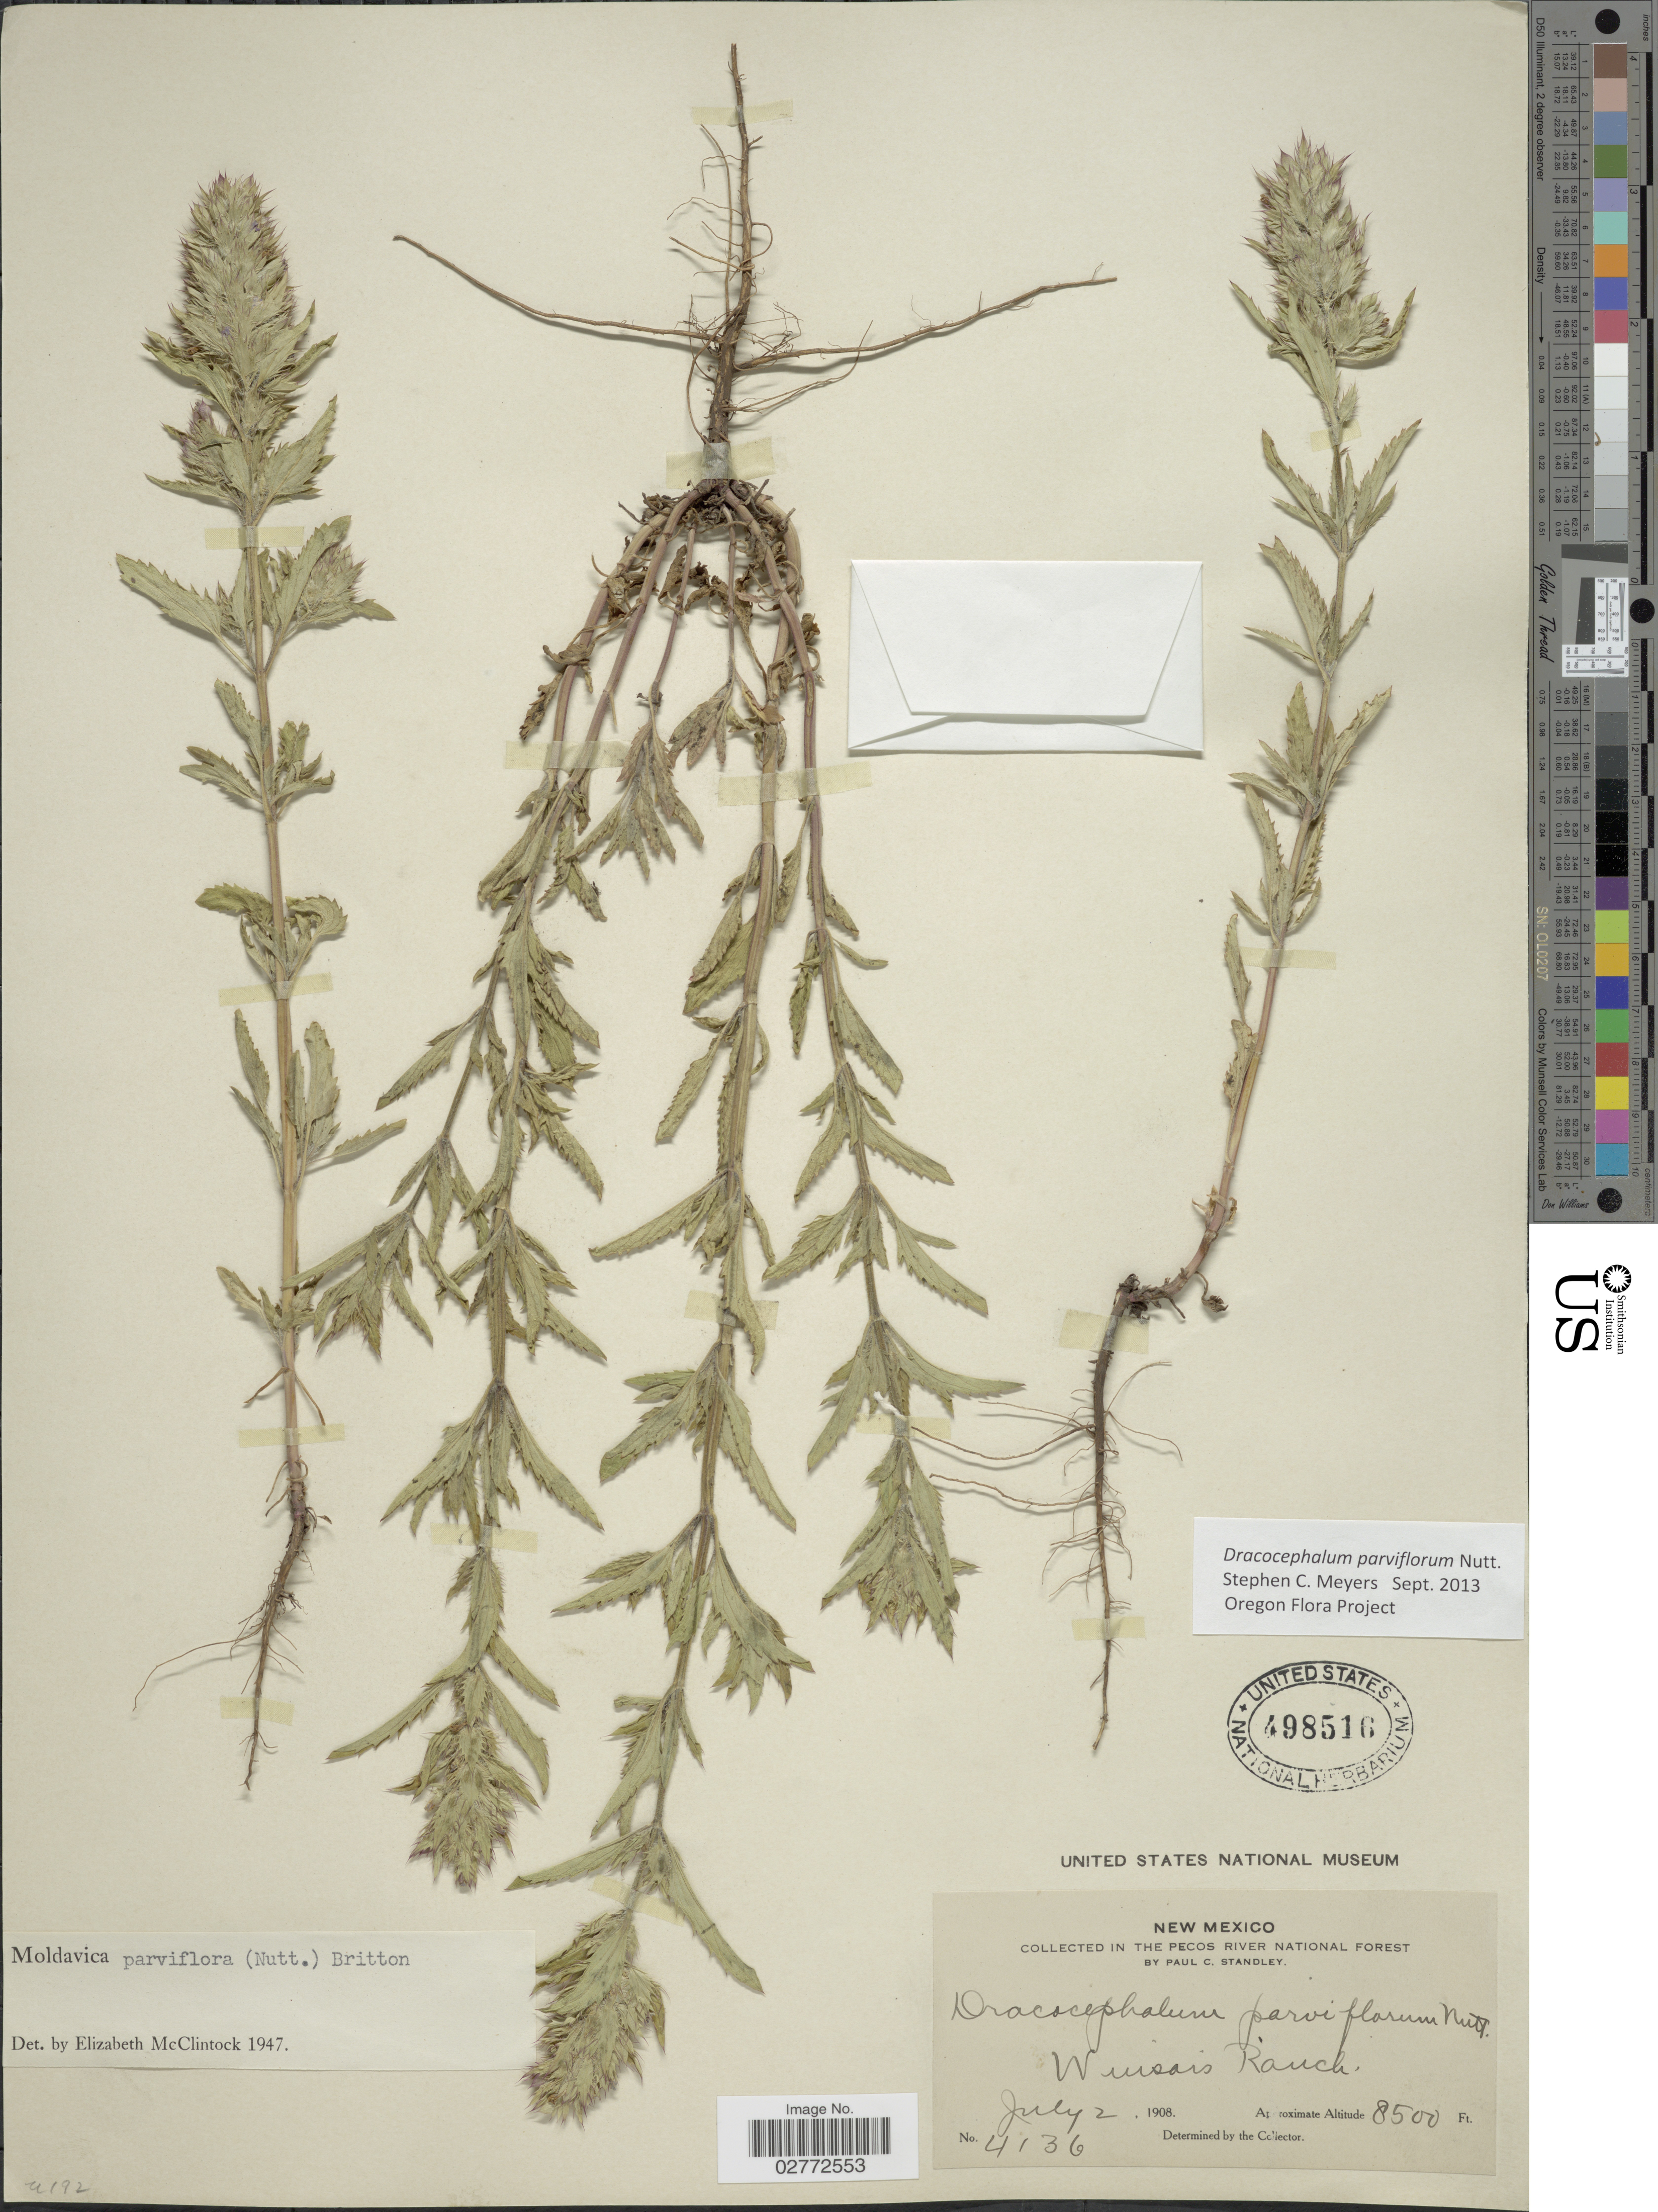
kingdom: Plantae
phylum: Tracheophyta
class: Magnoliopsida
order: Lamiales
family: Lamiaceae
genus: Dracocephalum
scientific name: Dracocephalum parviflorum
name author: Nutt.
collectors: P. C. Standley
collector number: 4136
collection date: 1908-07-02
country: United States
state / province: New Mexico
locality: The Pecos River National Forest. Winsor's Ranch.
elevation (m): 2591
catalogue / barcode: US 498516